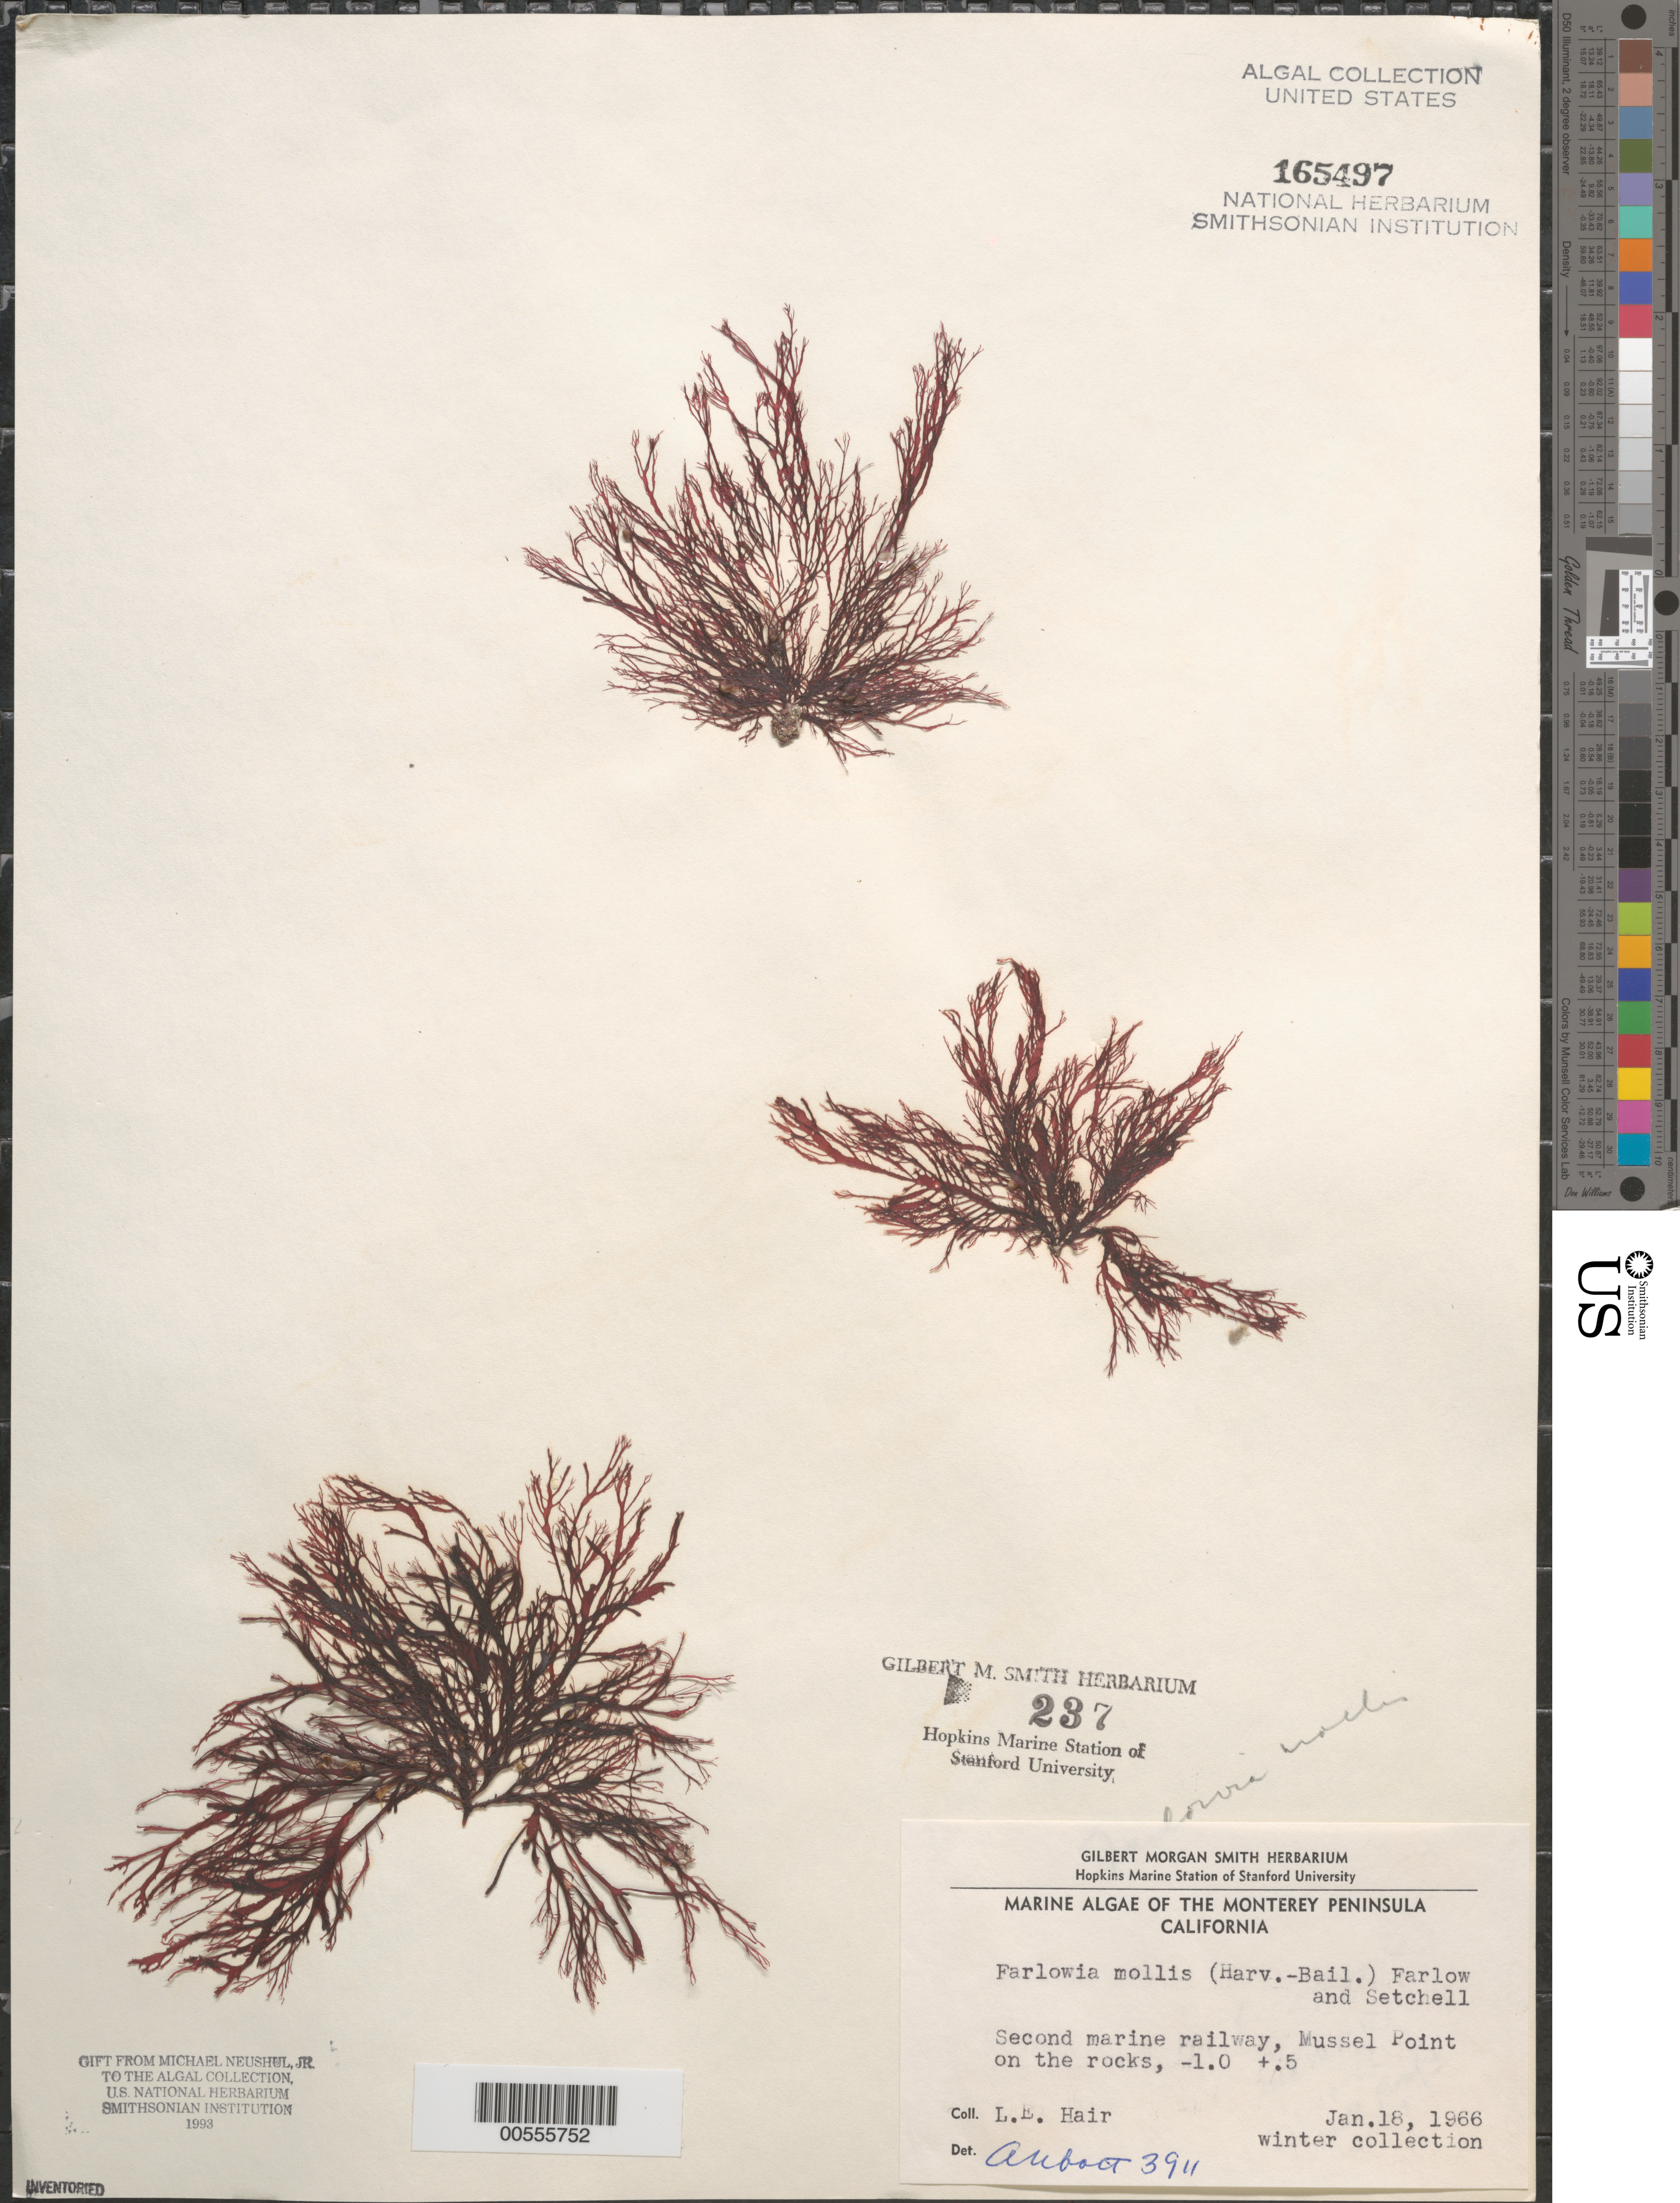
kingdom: Plantae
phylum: Rhodophyta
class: Florideophyceae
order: Gigartinales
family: Dumontiaceae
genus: Farlowia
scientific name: Farlowia mollis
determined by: Abbott, Isabella A.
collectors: L. Hair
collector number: IAA 3911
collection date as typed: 18 Jan 1966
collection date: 1966-01-18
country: United States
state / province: California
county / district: Monterey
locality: Mussel Point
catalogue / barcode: US 165497